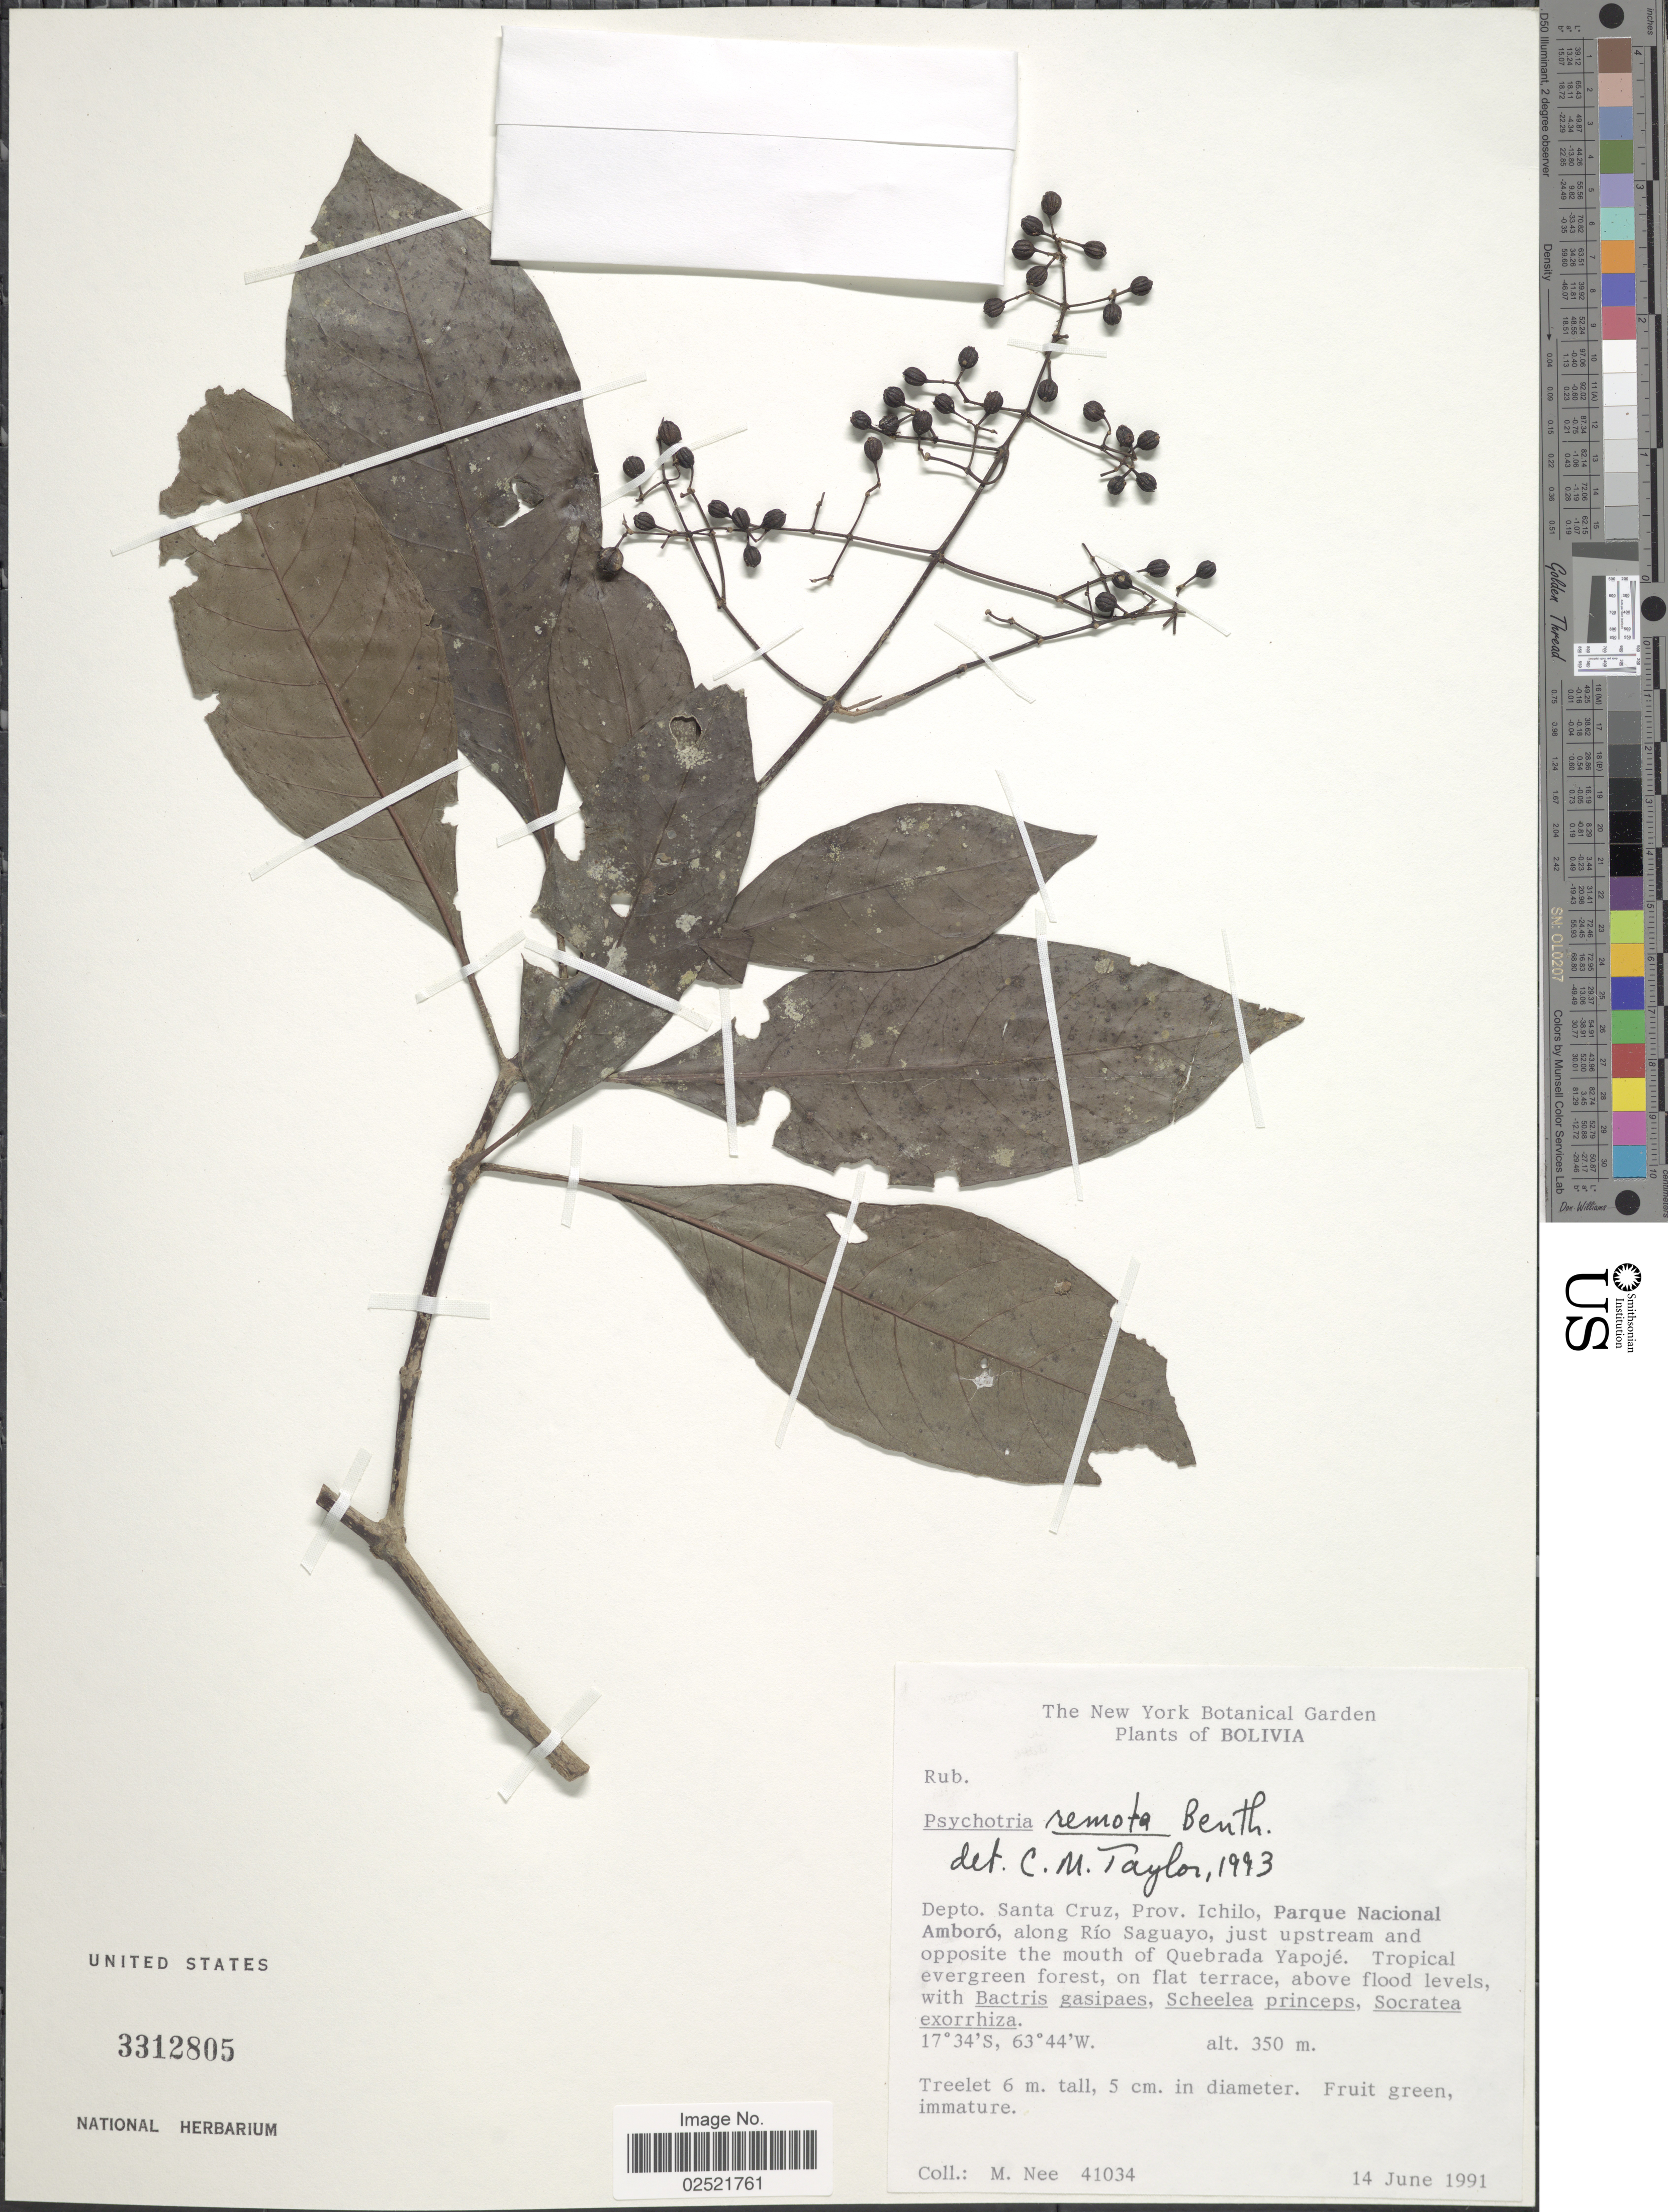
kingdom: Plantae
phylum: Tracheophyta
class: Magnoliopsida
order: Gentianales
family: Rubiaceae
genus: Psychotria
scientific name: Psychotria remota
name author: Benth.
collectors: M. Nee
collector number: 41034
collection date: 1991-06-14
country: Bolivia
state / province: Santa Cruz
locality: Prov. Ichilo, Parque Nacional Amboro, along Rio Saguayo, just upstream and opposite the mouth of Quebrada Yapoje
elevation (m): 350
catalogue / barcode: US 3312805